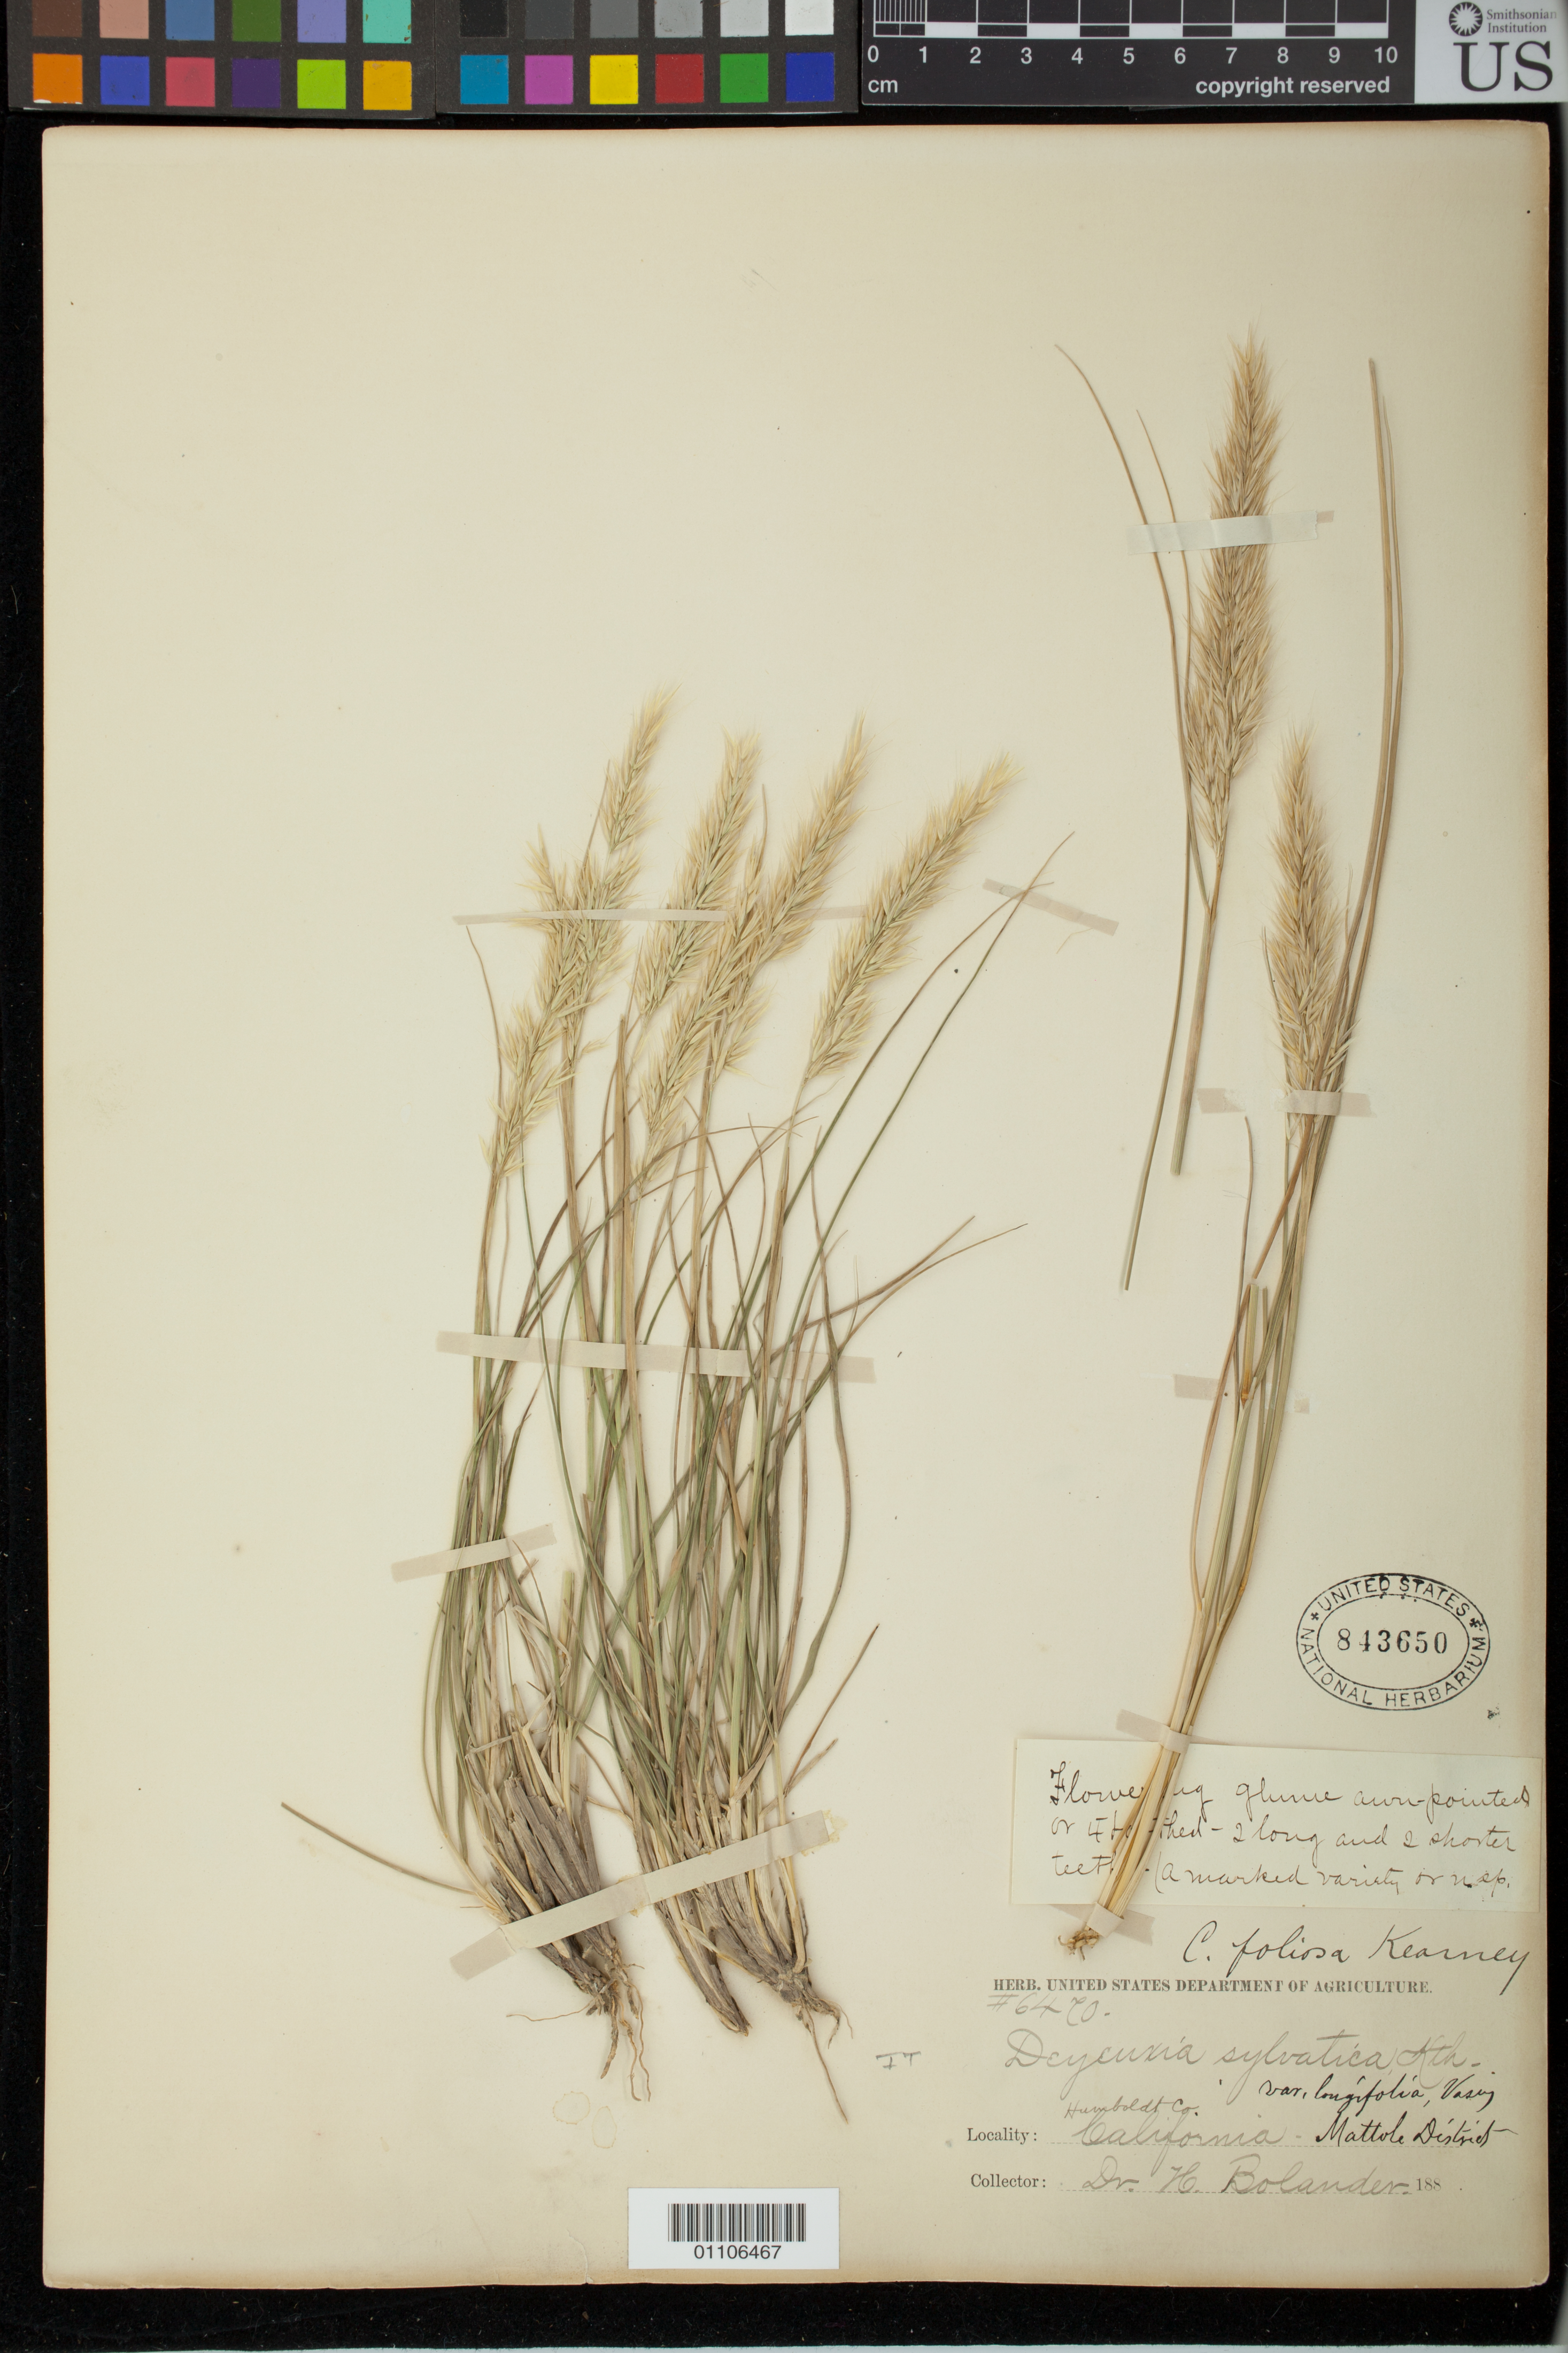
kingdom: Plantae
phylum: Tracheophyta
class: Liliopsida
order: Poales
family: Poaceae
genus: Calamagrostis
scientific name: Calamagrostis sylvatica var. longifolia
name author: Vasey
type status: Type Collection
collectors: H. Bolander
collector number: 6470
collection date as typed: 1866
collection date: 1866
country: United States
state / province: California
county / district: Humboldt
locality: Mattole district, Humboldt Co.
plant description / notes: Protologue cites a single collection (Bolander 6470) but original material at US includes several duplicates of this number, including two annotated as "var. longifolia" by Vasey, probably to be considered syntypes.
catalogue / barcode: US 843650